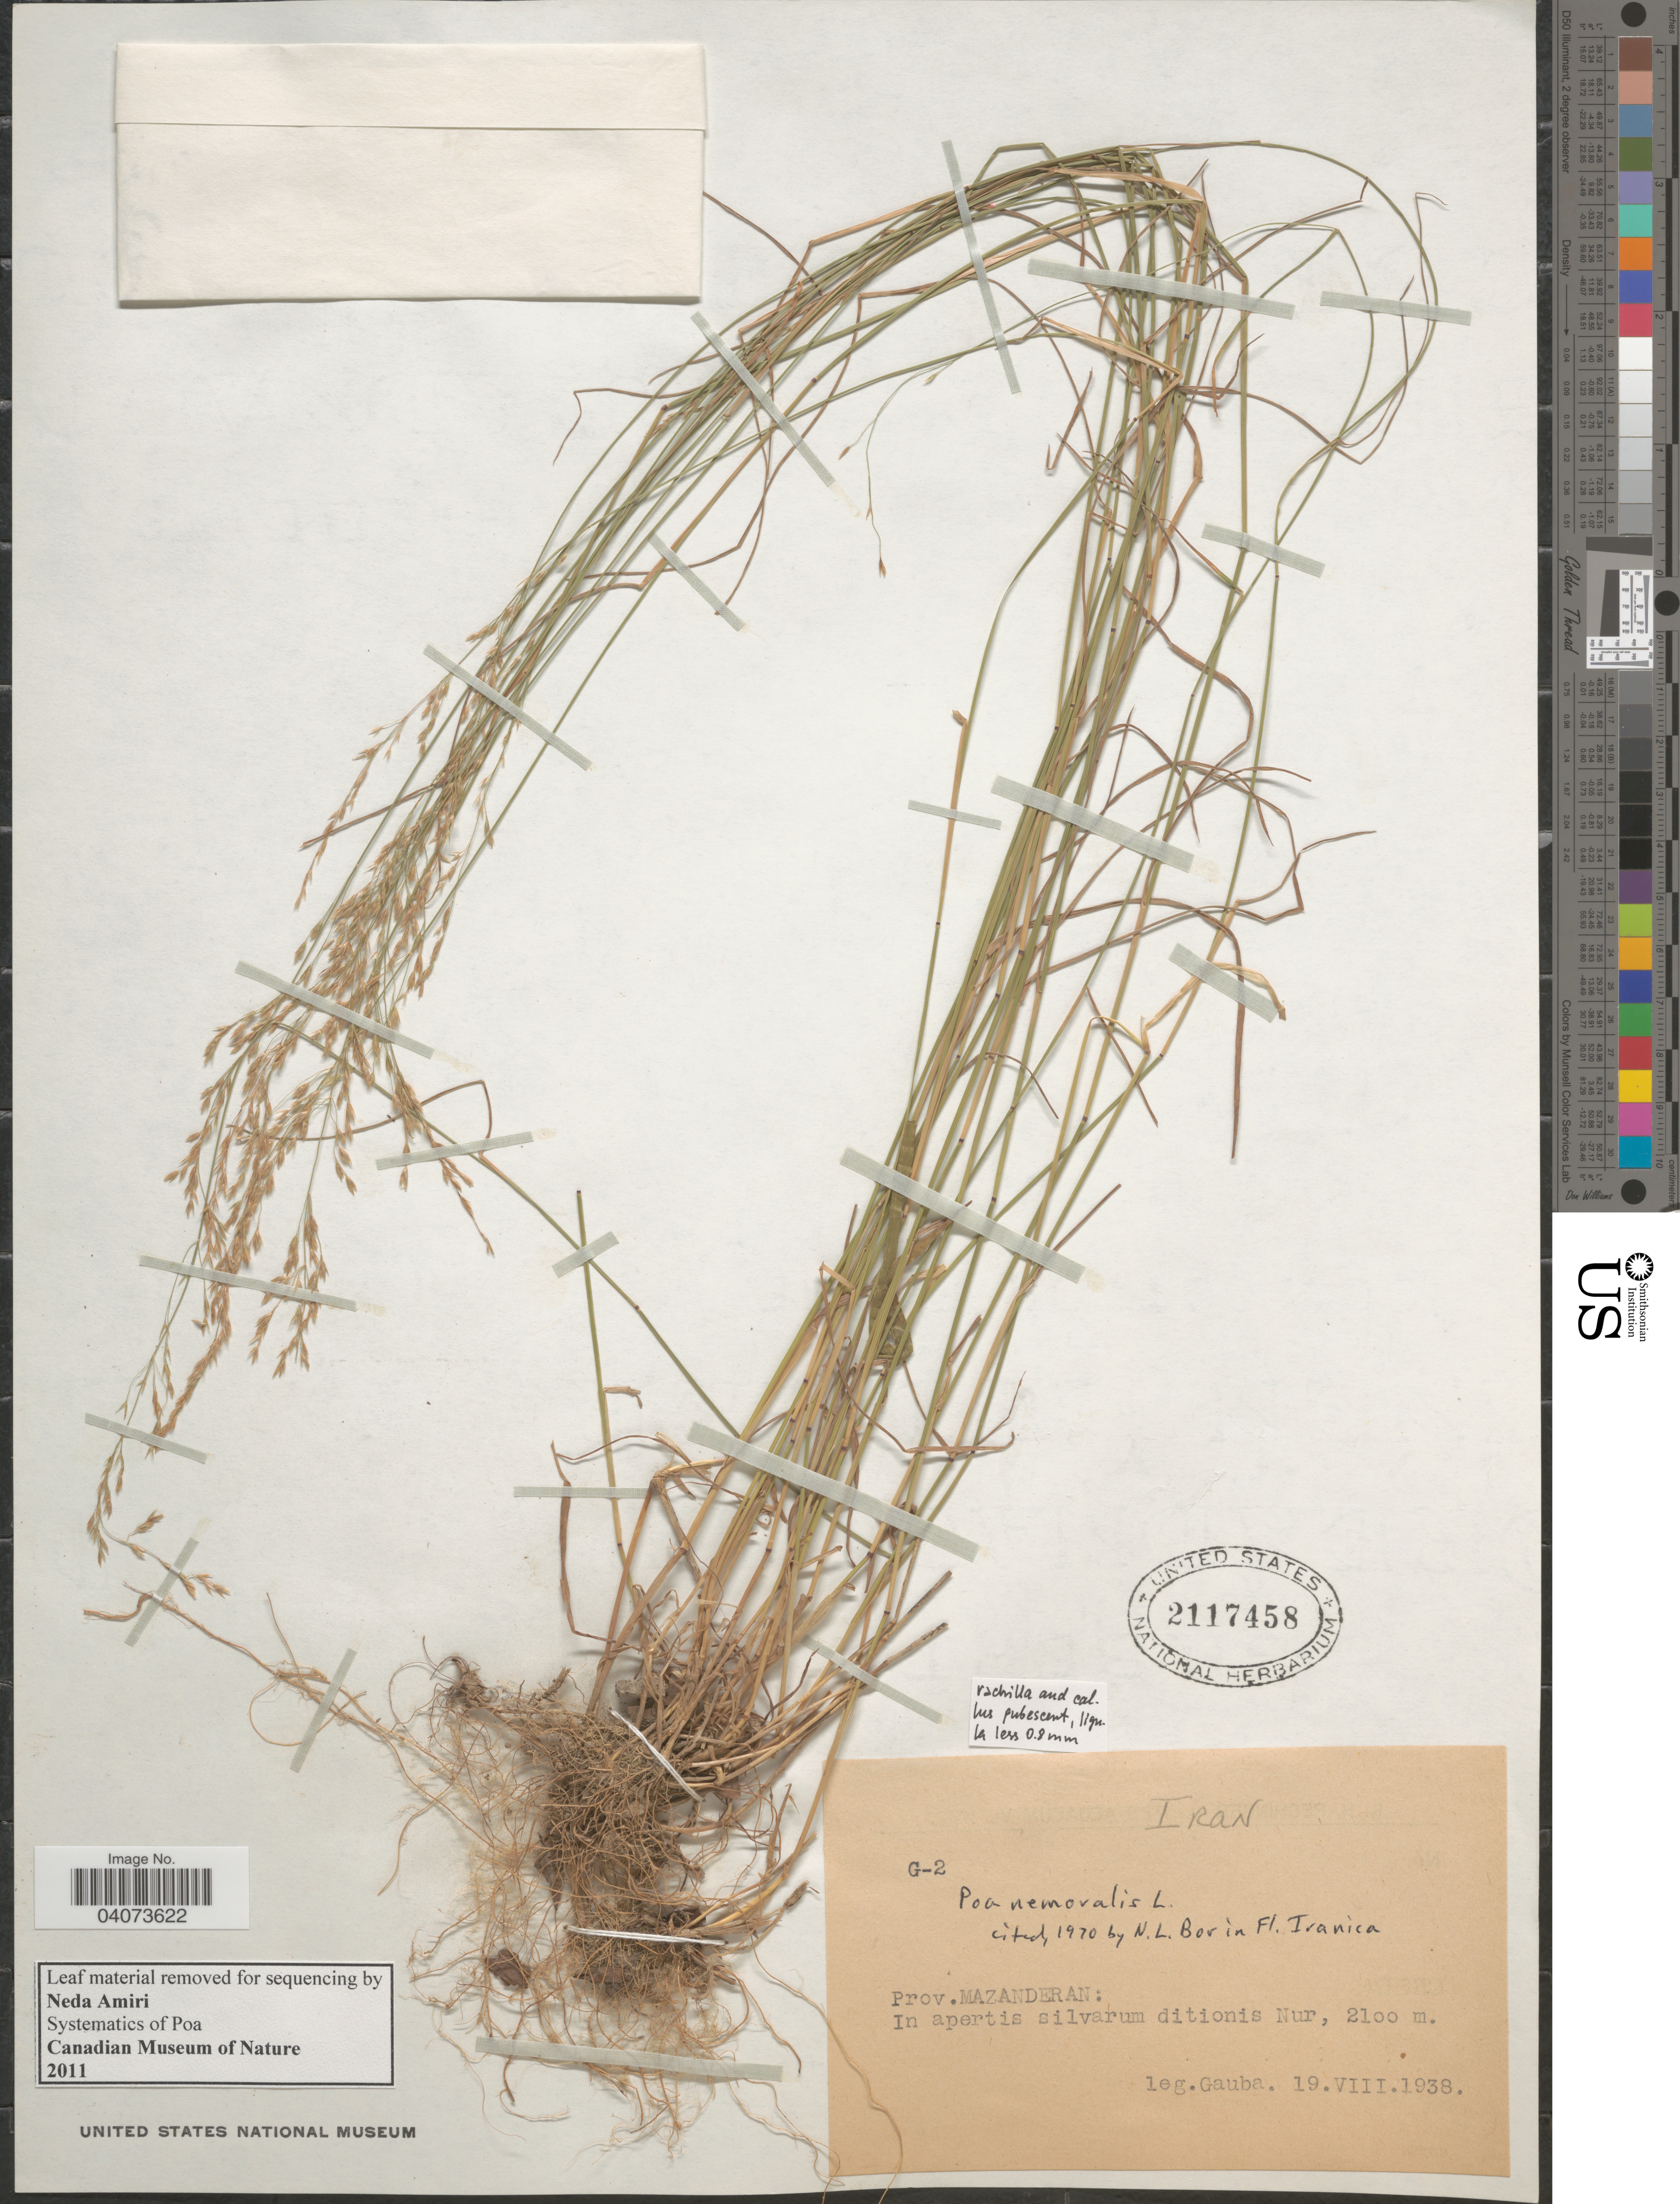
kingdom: Plantae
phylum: Tracheophyta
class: Liliopsida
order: Poales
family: Poaceae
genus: Poa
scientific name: Poa nemoralis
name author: L.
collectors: E. Gauba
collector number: G-2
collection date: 1938-08-19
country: Iran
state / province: Mazandaran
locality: In apertis silvarum ditionis Nur.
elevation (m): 2100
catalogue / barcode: US 2117458